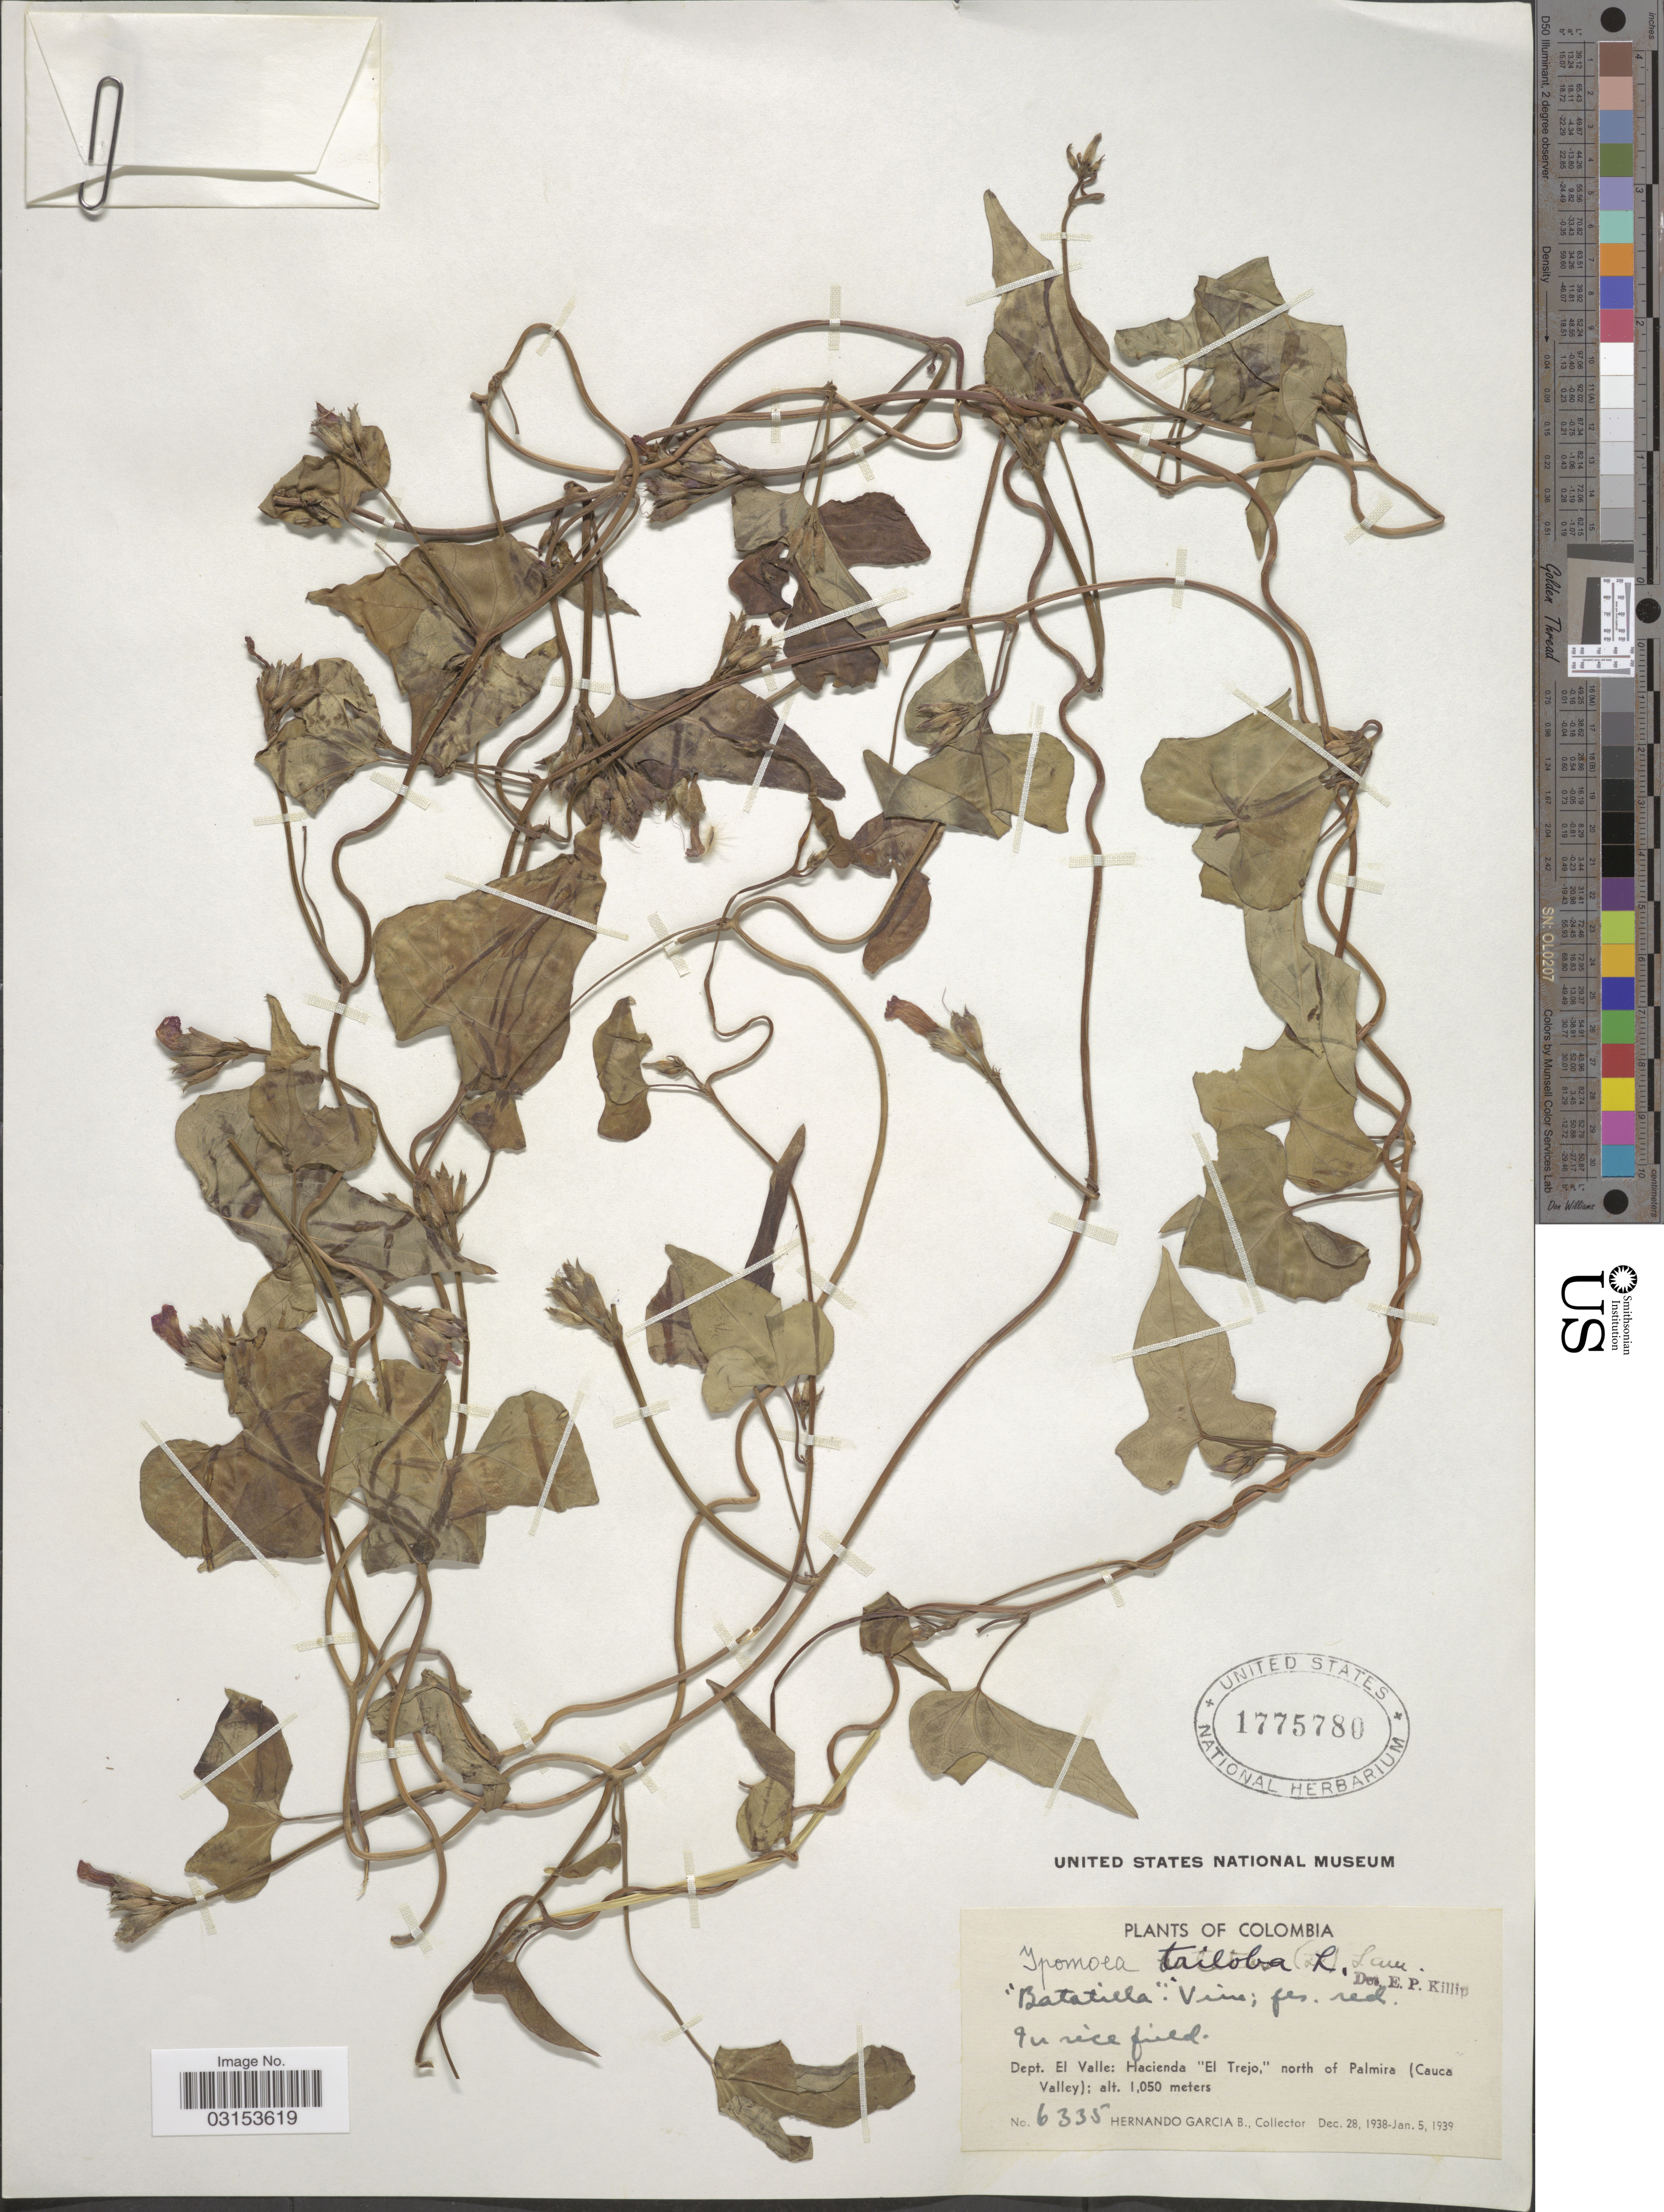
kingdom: Plantae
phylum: Tracheophyta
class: Magnoliopsida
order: Solanales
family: Convolvulaceae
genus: Ipomoea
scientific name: Ipomoea triloba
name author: L.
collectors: H. García Barriga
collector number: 6335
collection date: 1938-12-28/1939-01-05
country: Colombia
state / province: Valle del Cauca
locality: Dept. El Valle: Hacienda "El Trejo", north of Palmira (Cauca Valley).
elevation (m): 1050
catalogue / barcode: US 1775780